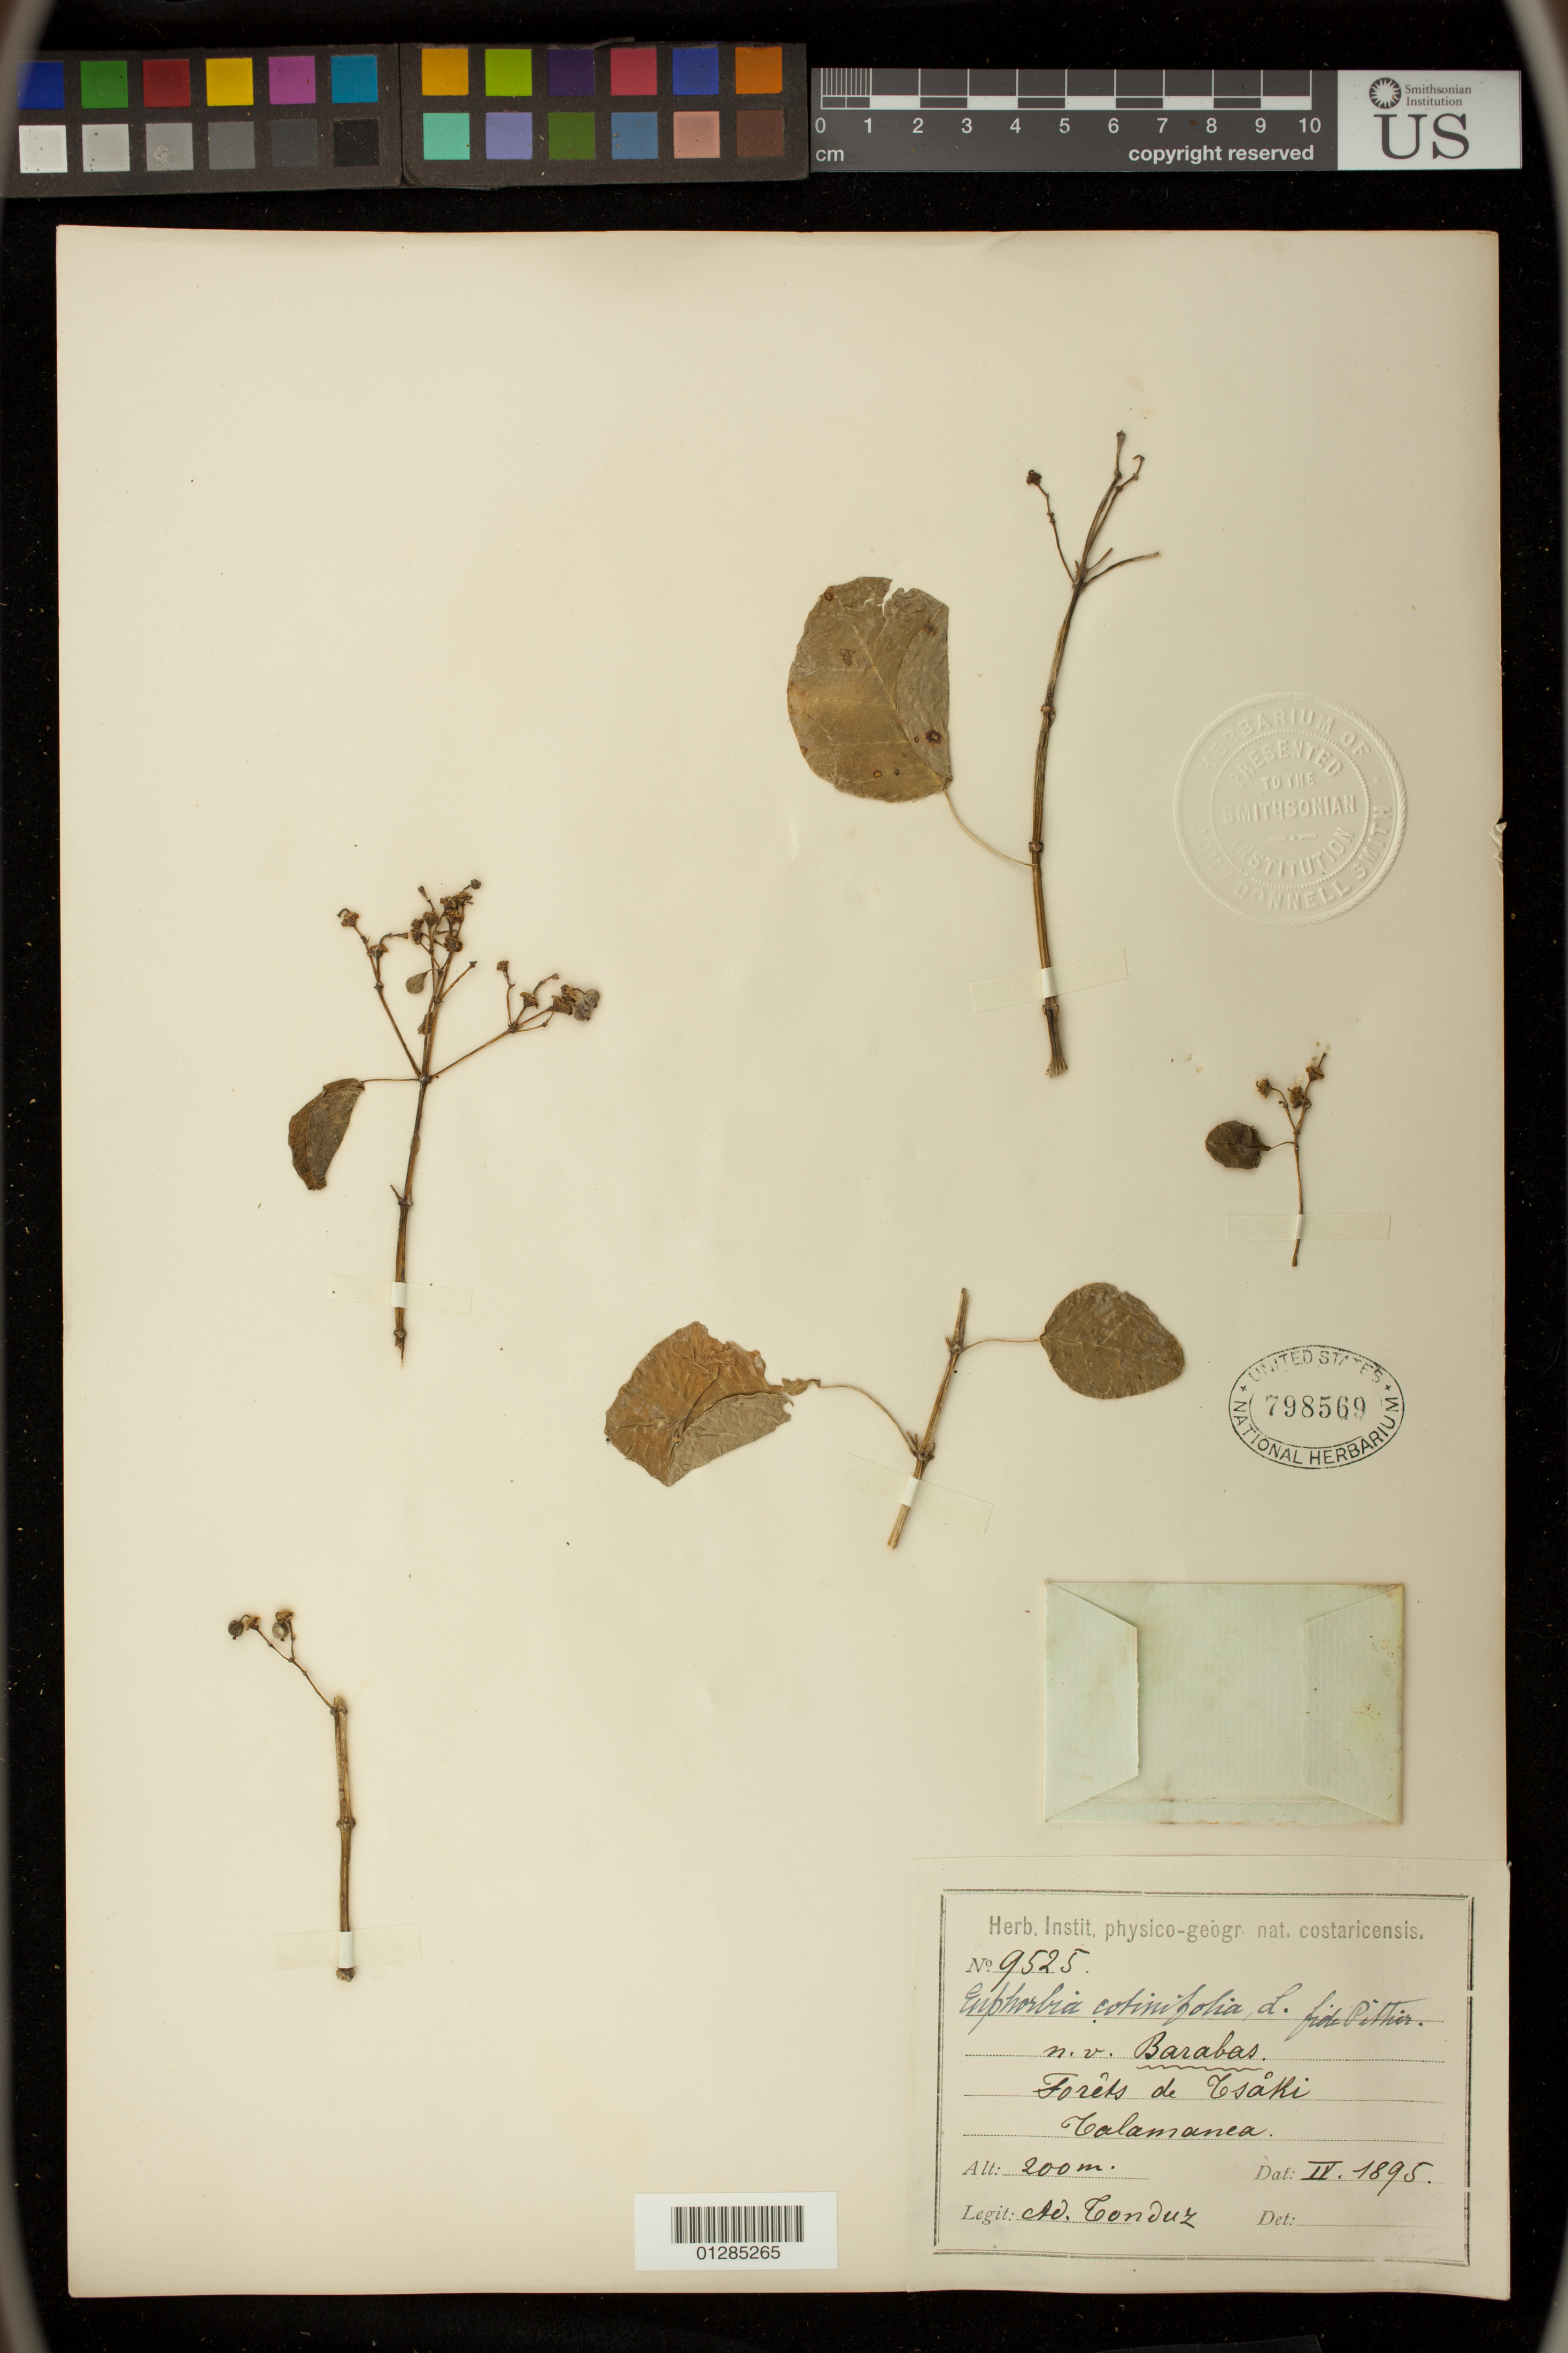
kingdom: Plantae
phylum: Tracheophyta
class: Magnoliopsida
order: Malpighiales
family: Euphorbiaceae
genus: Euphorbia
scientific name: Euphorbia cotinifolia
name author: L.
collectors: A. Conduk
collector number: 9525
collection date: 1895-04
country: Costa Rica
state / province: Limon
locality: Forets de Tsaki, Talamanca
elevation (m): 200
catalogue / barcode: US 798569